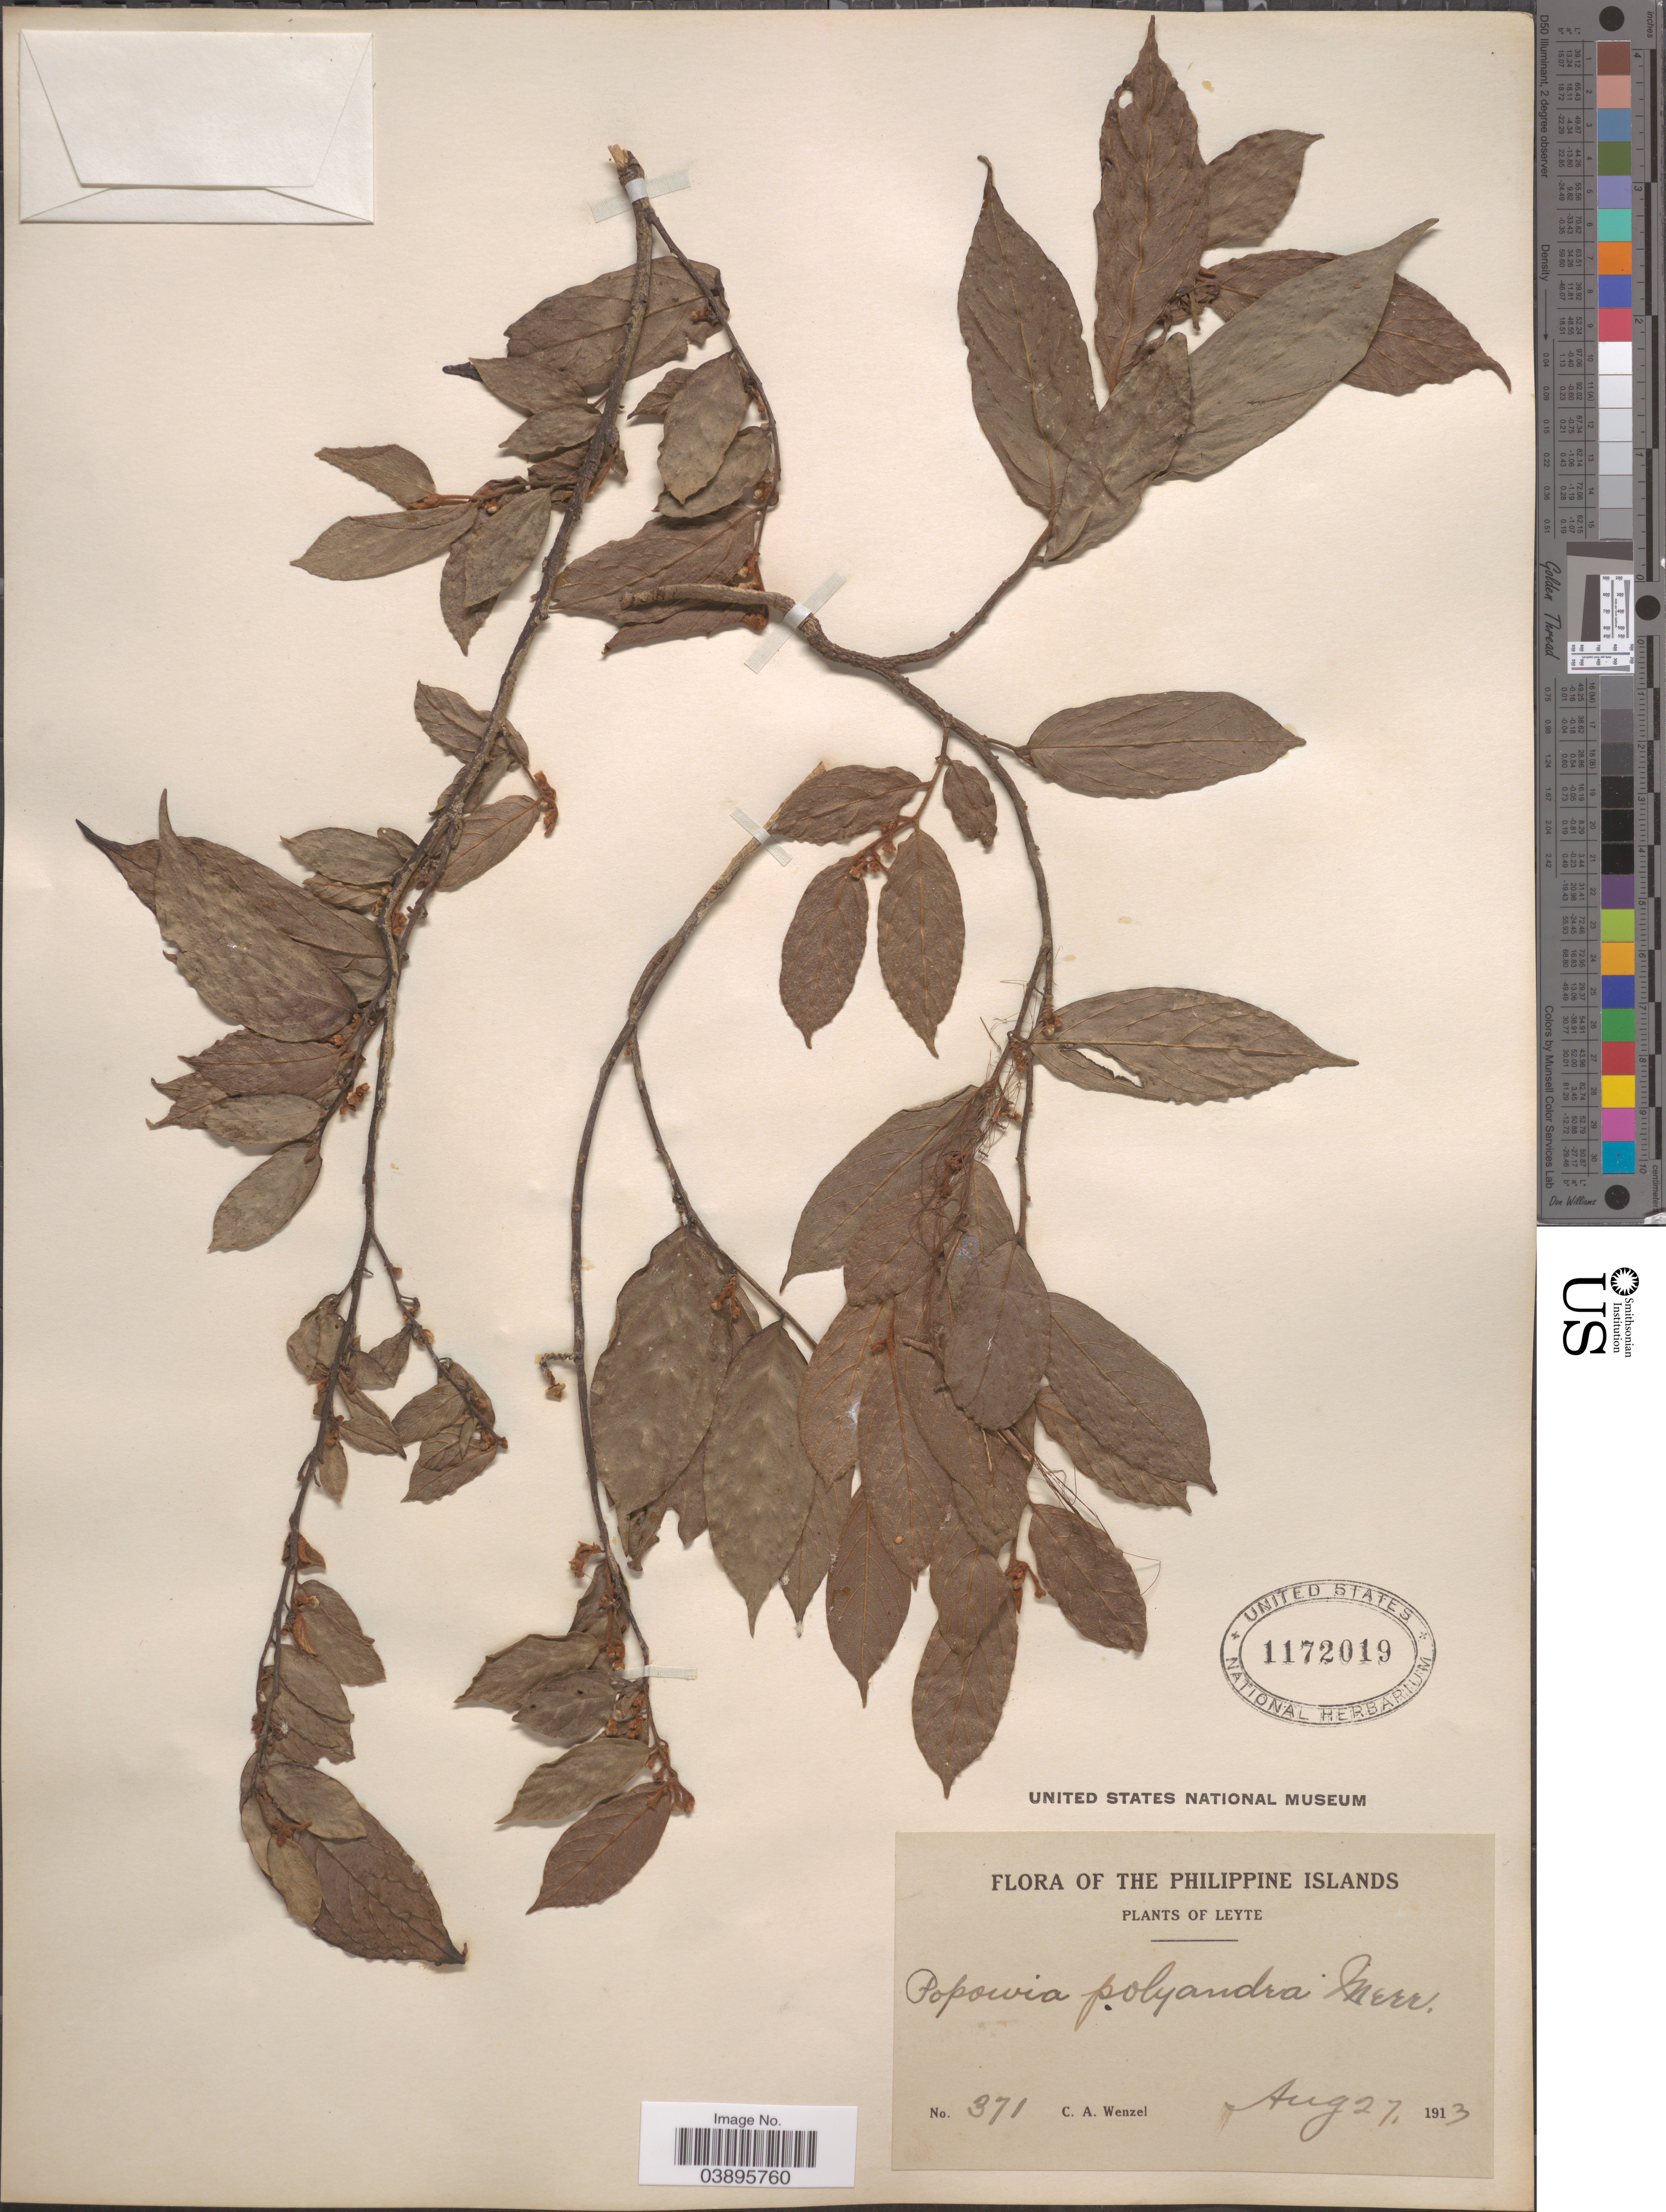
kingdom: Plantae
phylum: Tracheophyta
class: Magnoliopsida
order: Magnoliales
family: Annonaceae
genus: Popowia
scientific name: Popowia pisocarpa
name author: (Blume) Endl.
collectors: C. Wenzel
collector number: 371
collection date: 1913-08-27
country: Philippines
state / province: Eastern Visayas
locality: Leyte.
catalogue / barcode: US 1172019